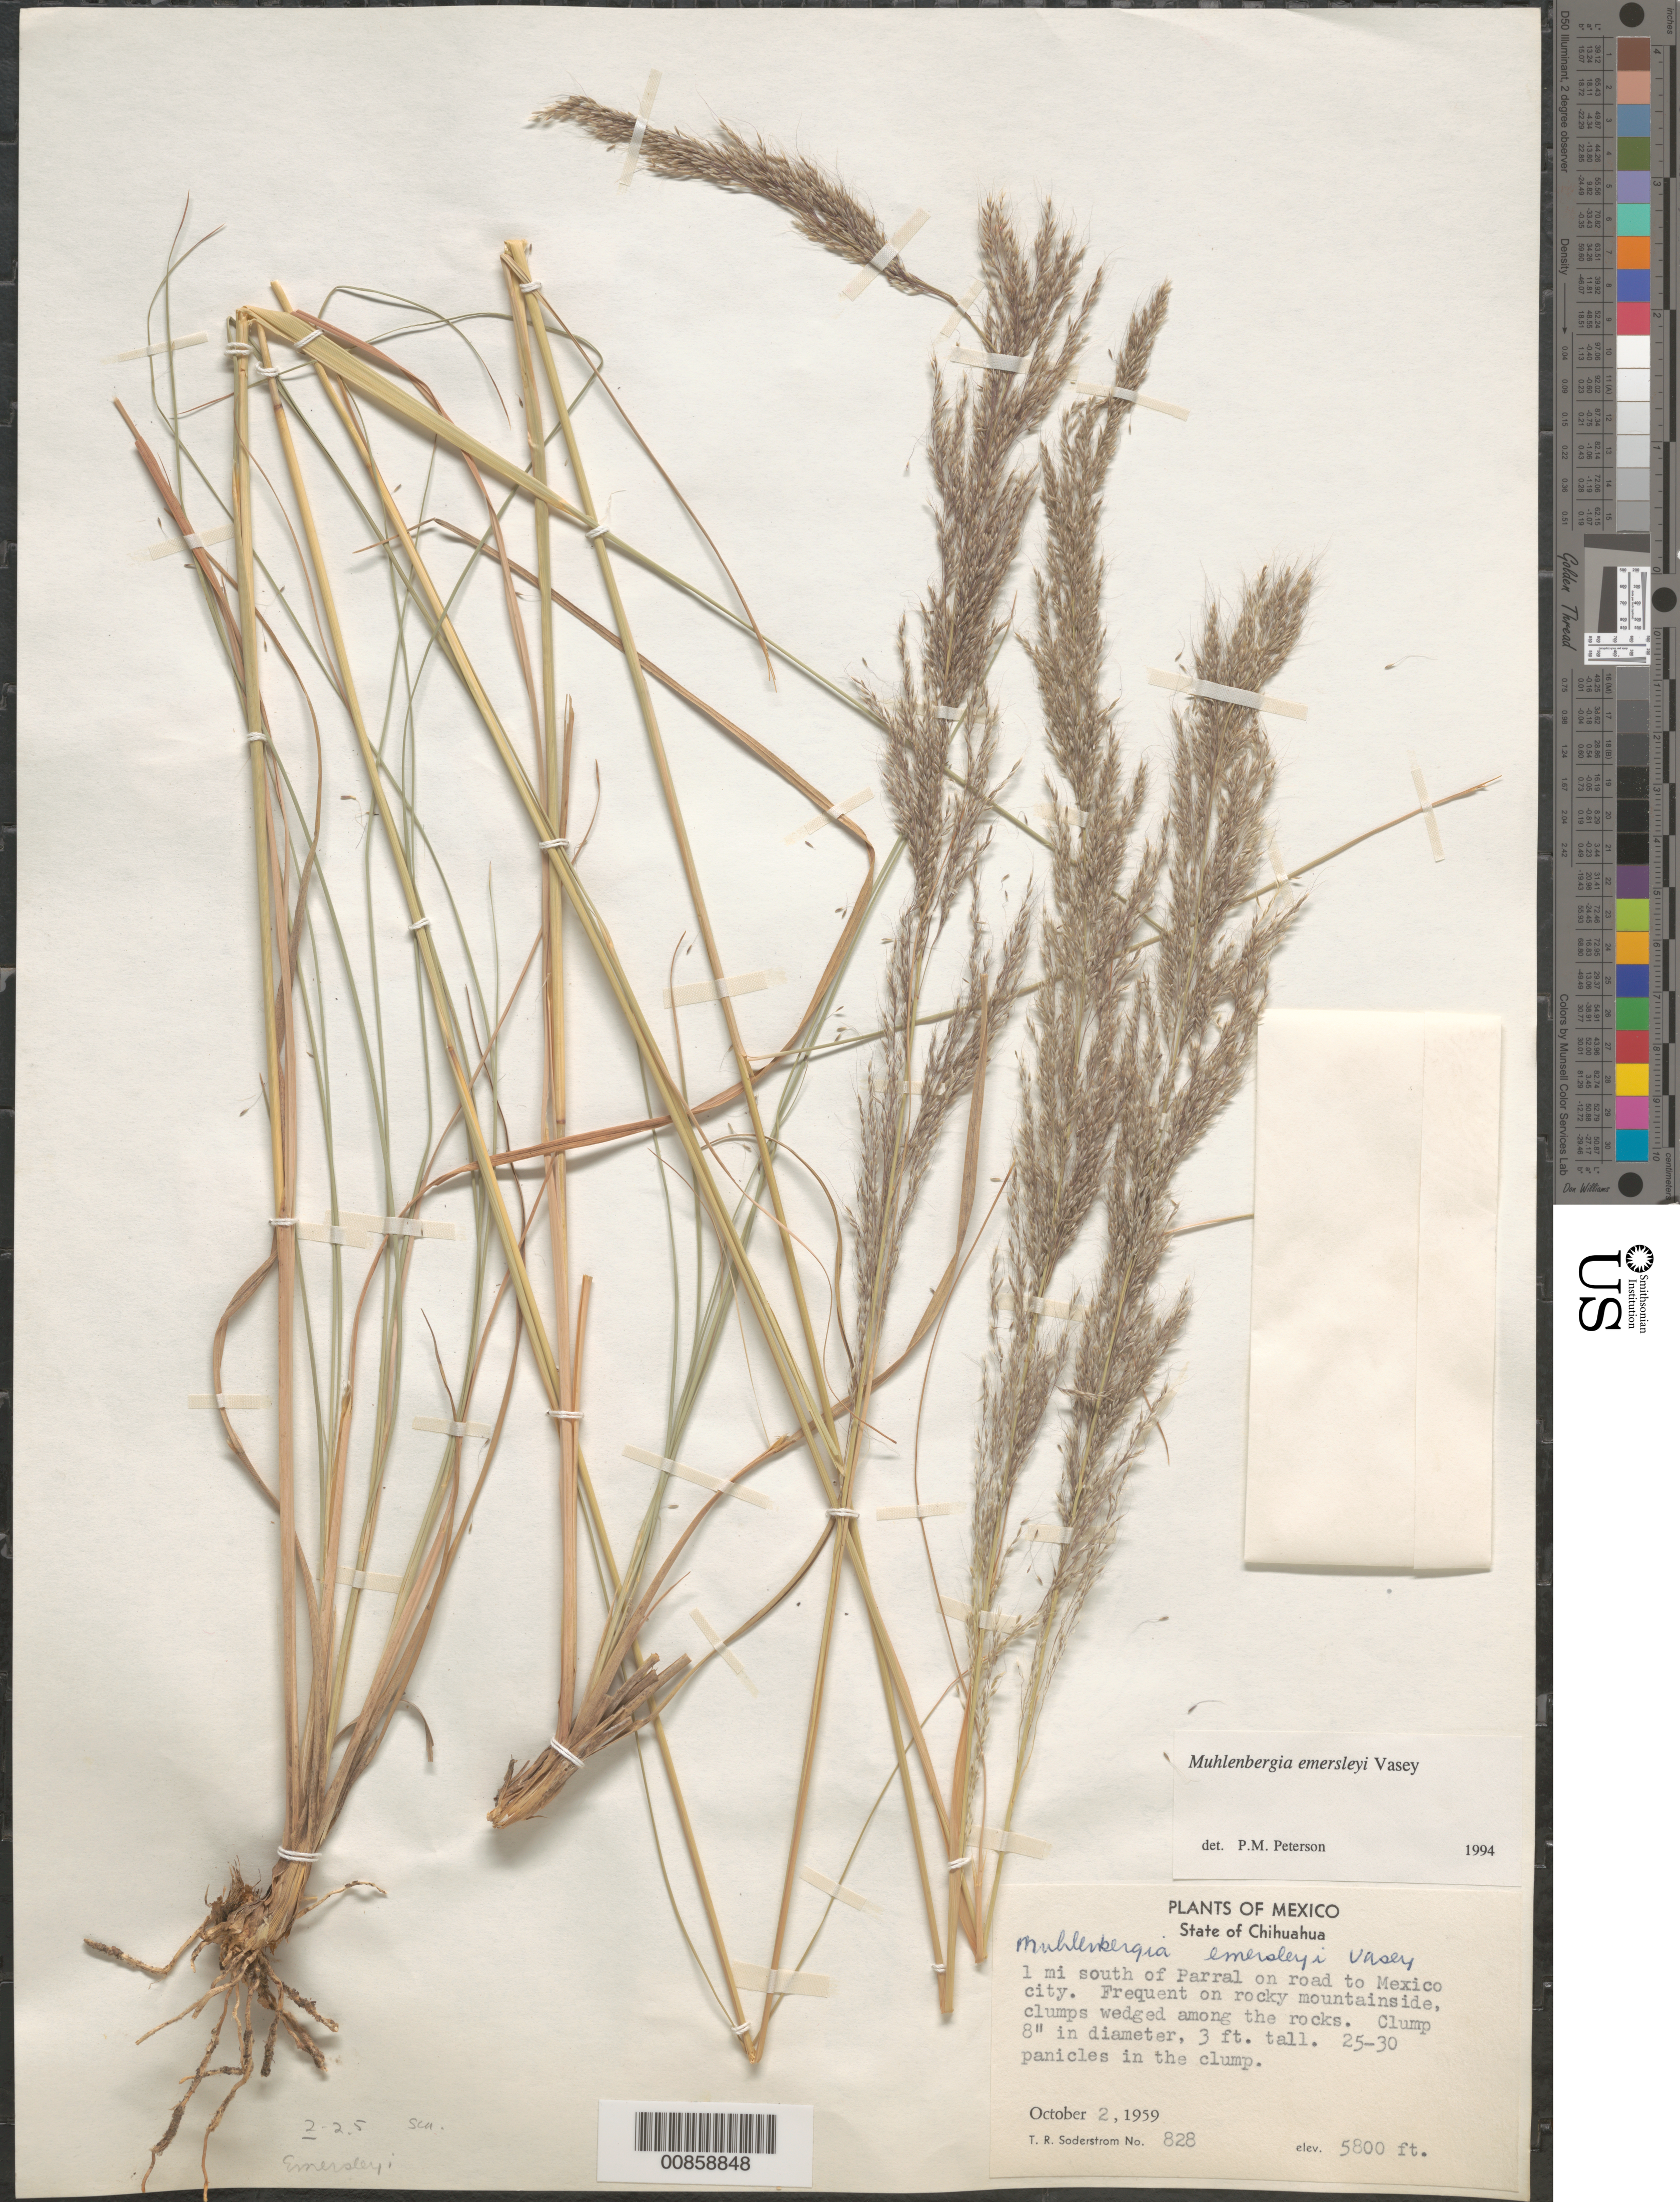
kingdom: Plantae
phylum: Tracheophyta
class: Liliopsida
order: Poales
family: Poaceae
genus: Muhlenbergia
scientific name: Muhlenbergia emersleyi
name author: Vasey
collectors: T. R. Soderstrom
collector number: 828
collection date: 1959-10-02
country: Mexico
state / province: Chihuahua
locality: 1 mi south of Parral on road to Mexico city. Frequent on rocky mountainside.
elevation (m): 1768